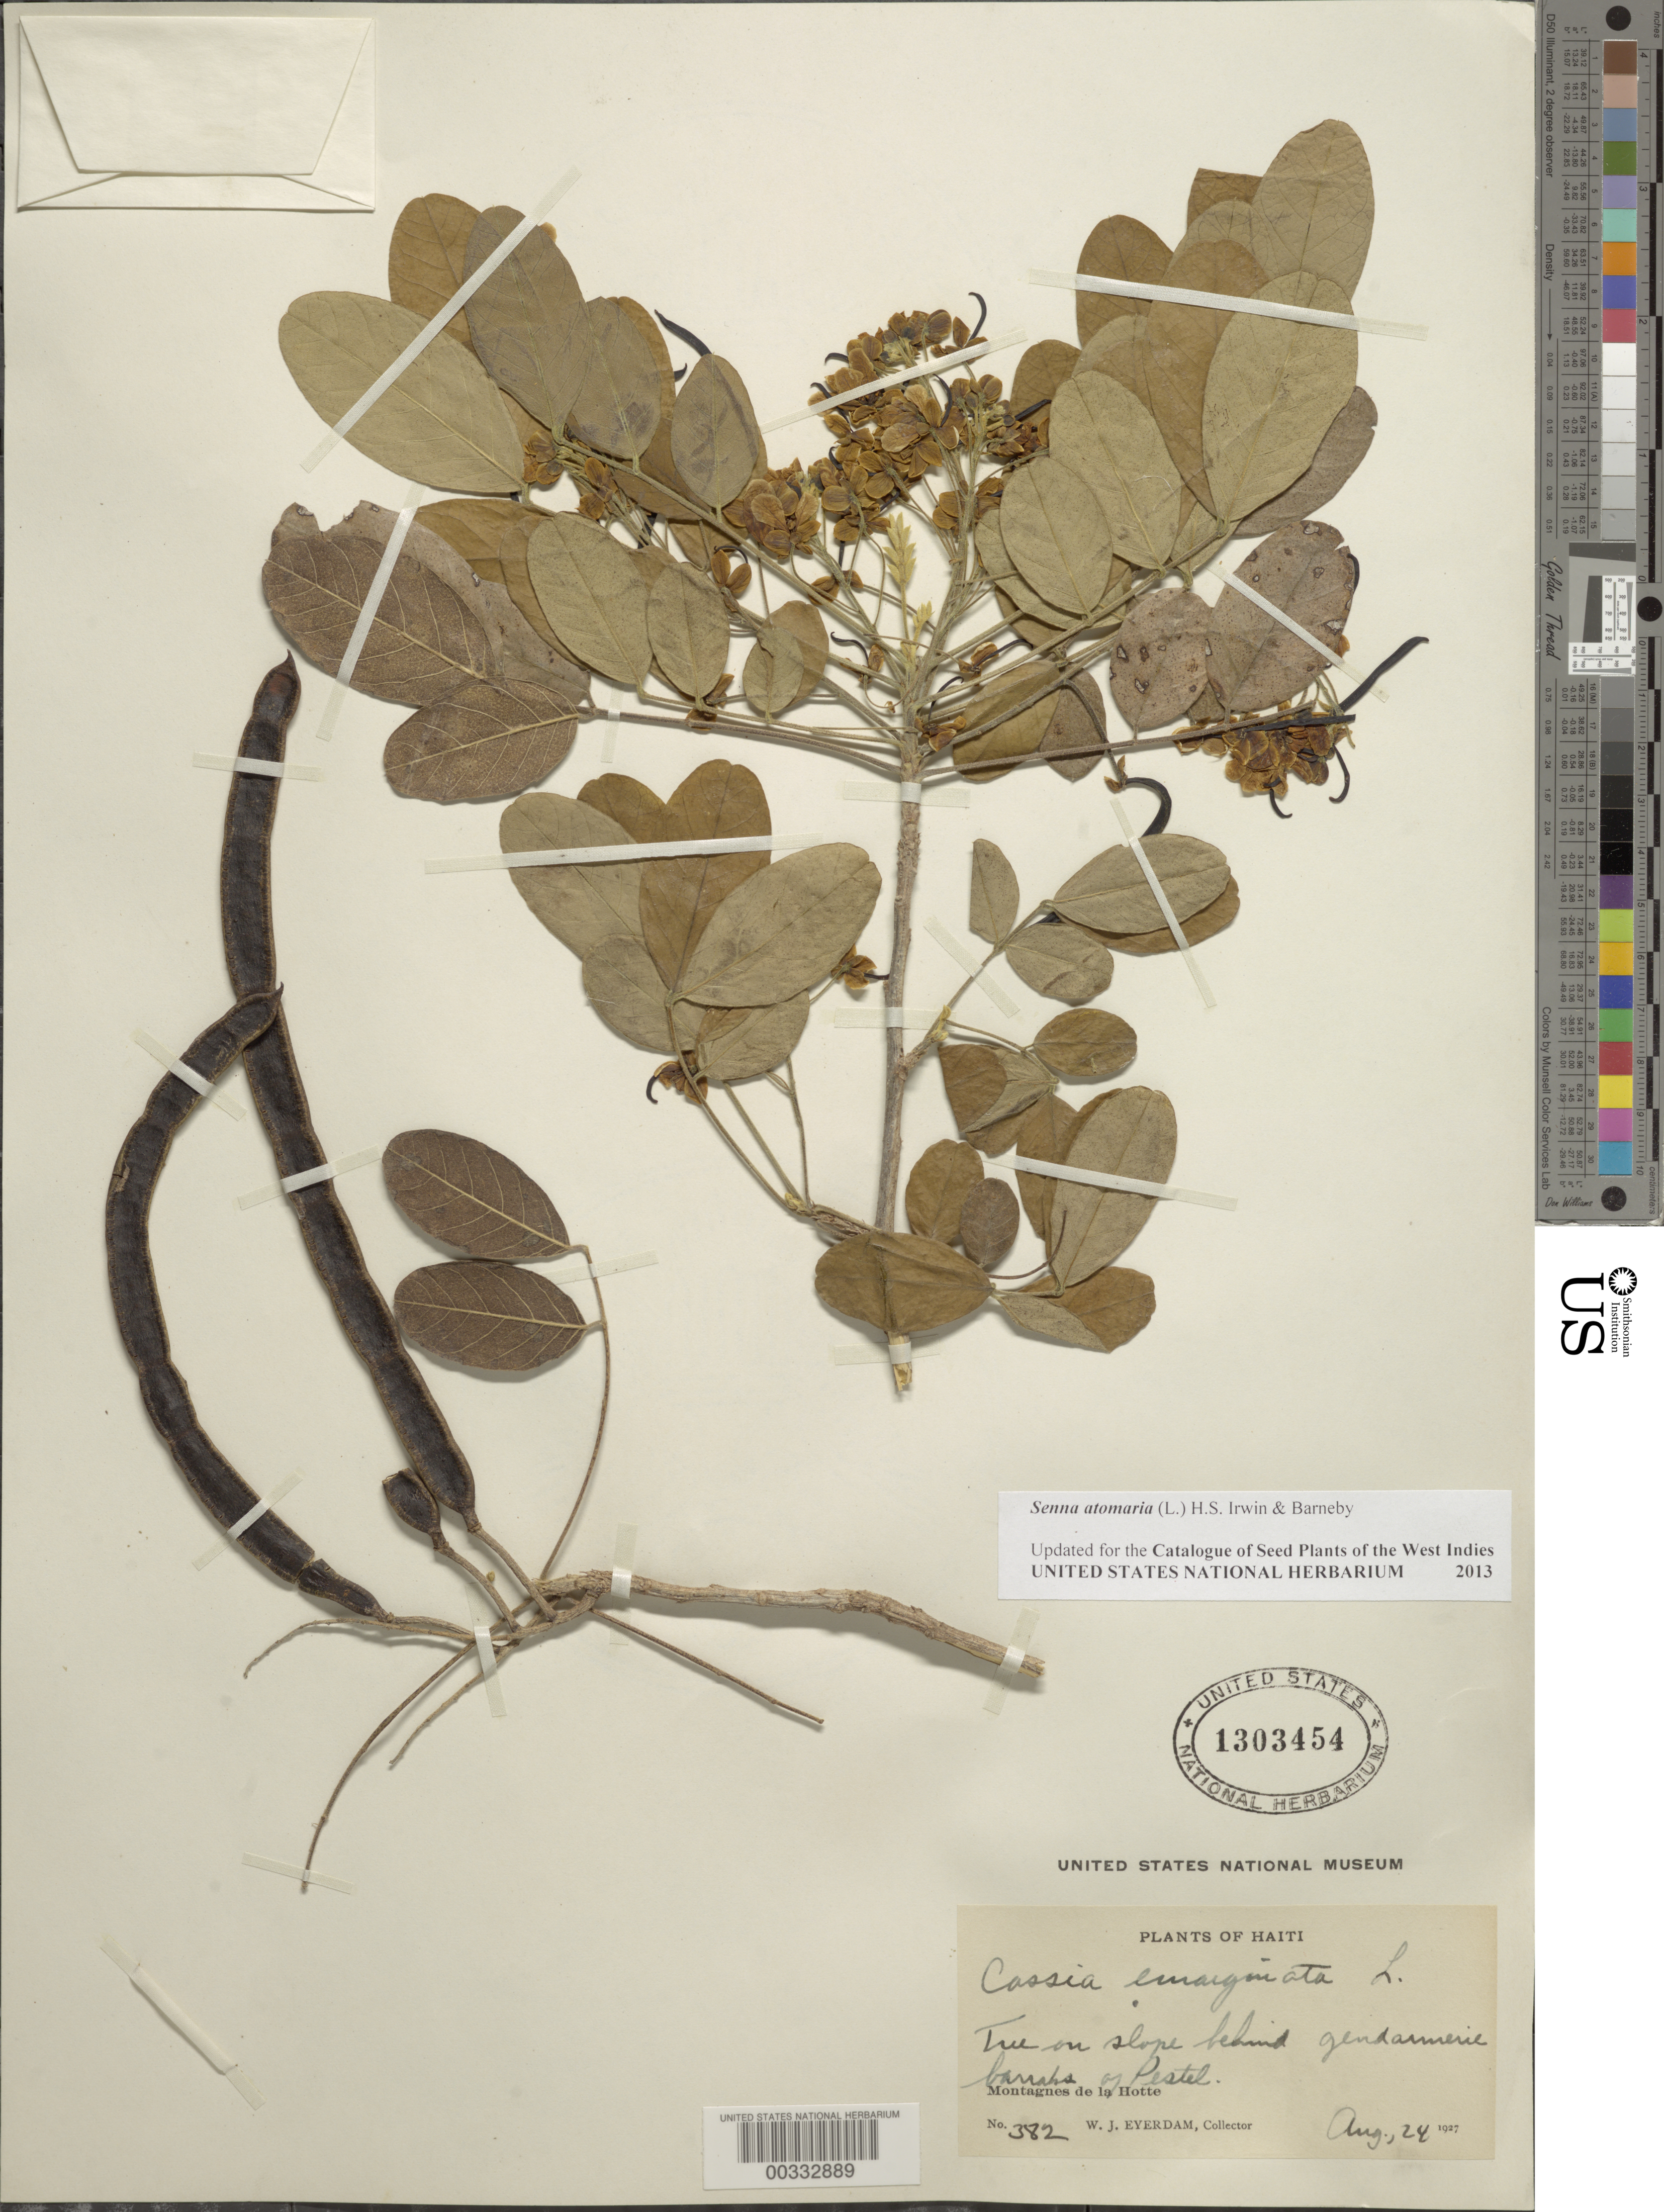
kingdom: Plantae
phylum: Tracheophyta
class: Magnoliopsida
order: Fabales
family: Fabaceae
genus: Senna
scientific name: Senna atomaria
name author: (L.) H.S. Irwin & Barneby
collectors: W. J. Eyerdam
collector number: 382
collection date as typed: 24 Aug 1927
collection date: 1927-08-24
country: Haiti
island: Hispaniola Island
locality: Gendarmerie barracks of pestel; montagnes de la hotte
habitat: Slope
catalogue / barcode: US 1303454